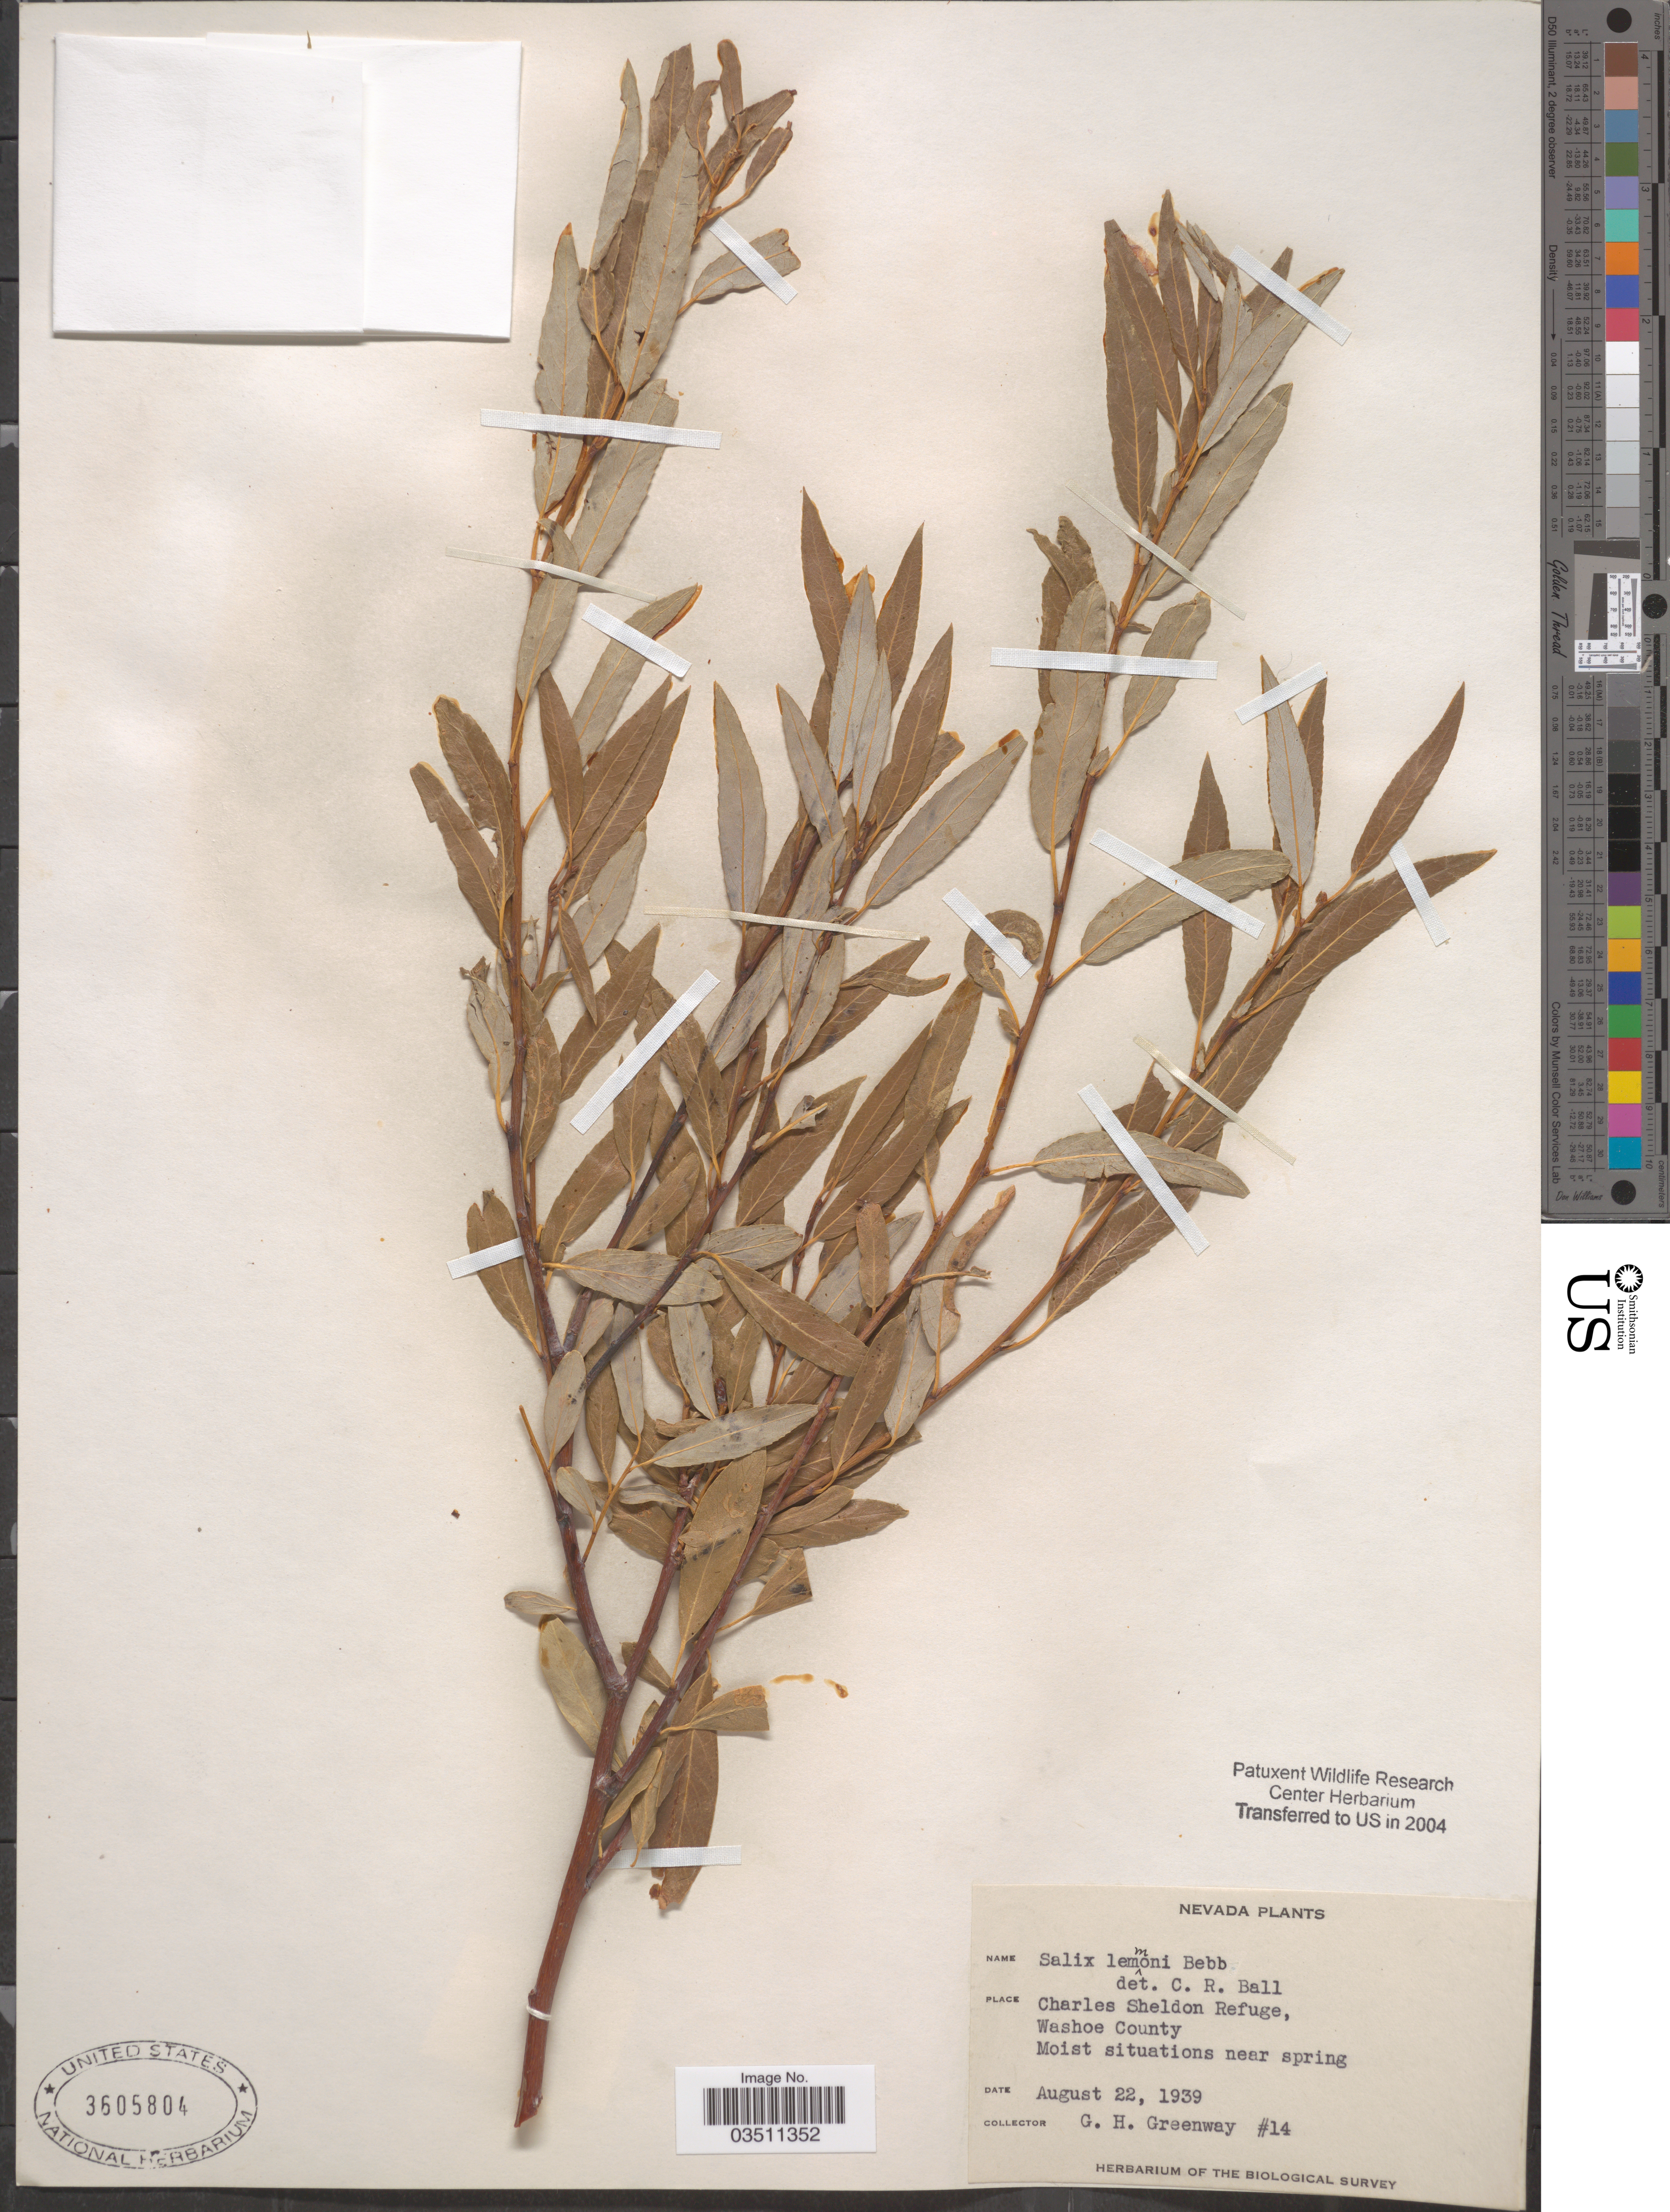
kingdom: Plantae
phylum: Tracheophyta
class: Magnoliopsida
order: Malpighiales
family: Salicaceae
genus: Salix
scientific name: Salix lemmonii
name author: Bebb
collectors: G. Greenway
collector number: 14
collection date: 1939-08-22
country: United States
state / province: Nevada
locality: Charles Sheldon Refuge, Washoe County.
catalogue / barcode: US 3605804